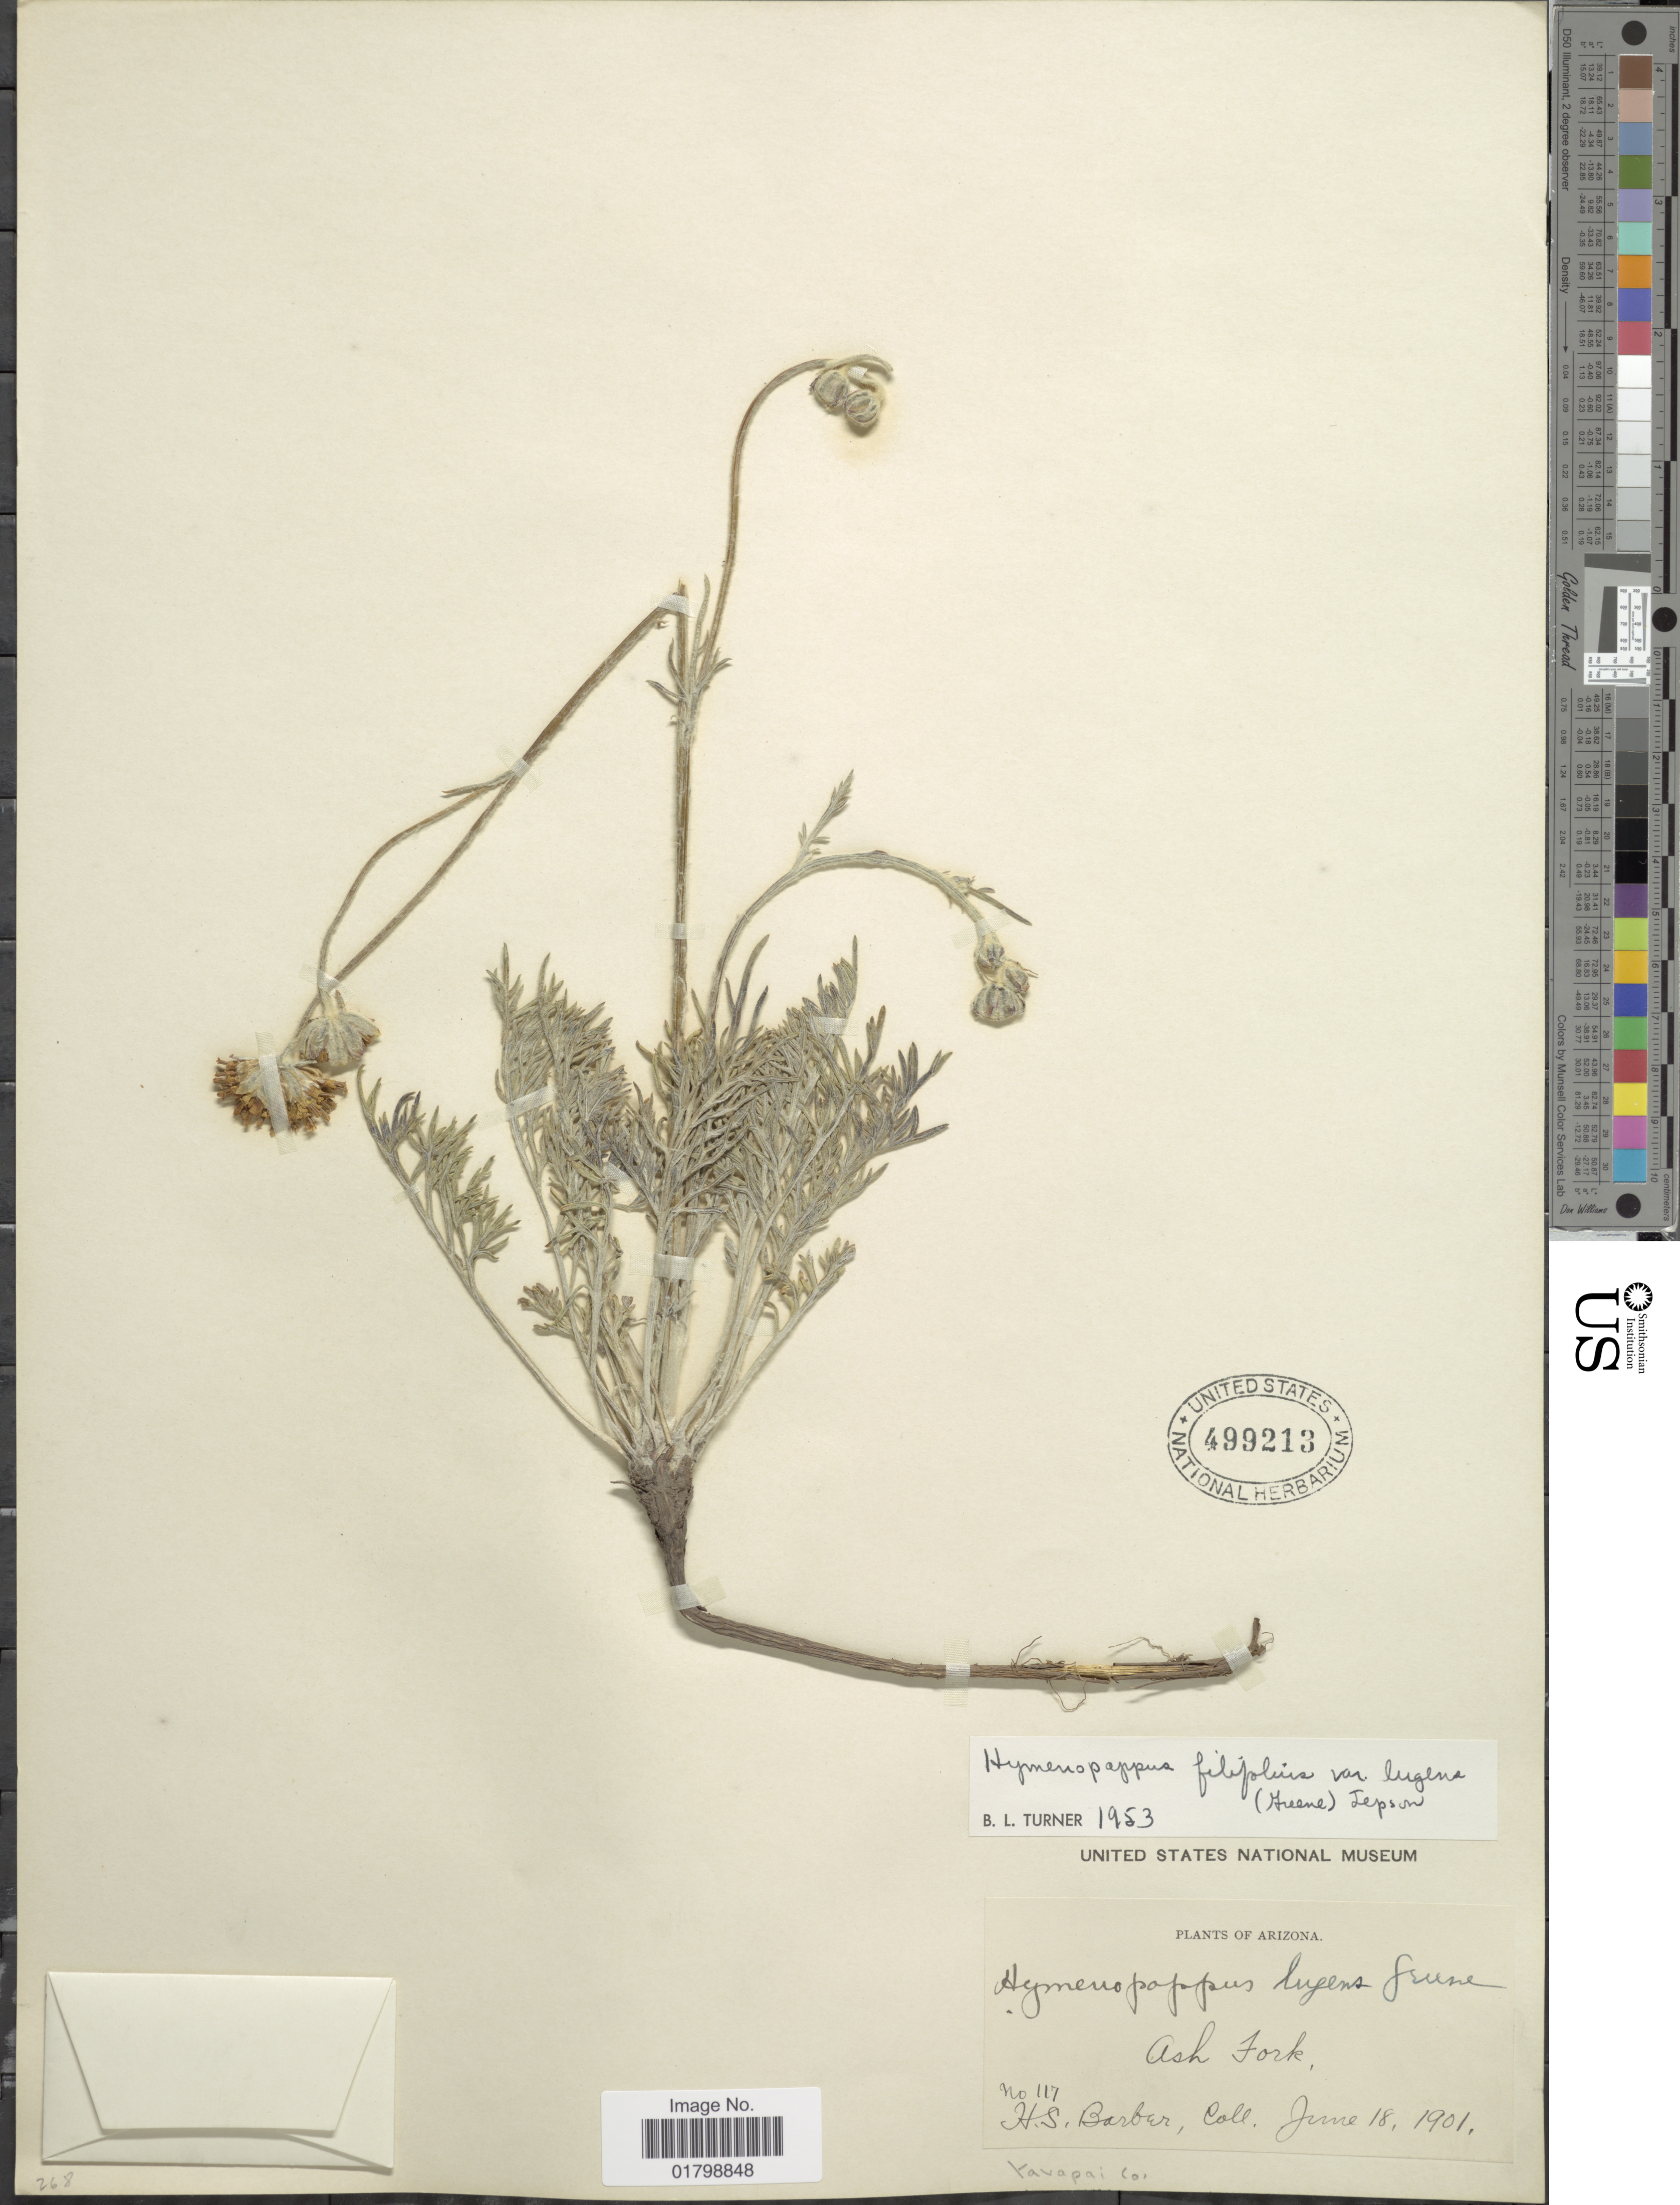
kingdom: Plantae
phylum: Tracheophyta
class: Magnoliopsida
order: Asterales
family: Asteraceae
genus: Hymenopappus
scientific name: Hymenopappus filifolius var. lugens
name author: (Greene) Jeps.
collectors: H. Barber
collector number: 117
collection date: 1901-06-18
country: United States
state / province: Arizona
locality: Ash Fork, Yavapai Co.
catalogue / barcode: US 499213